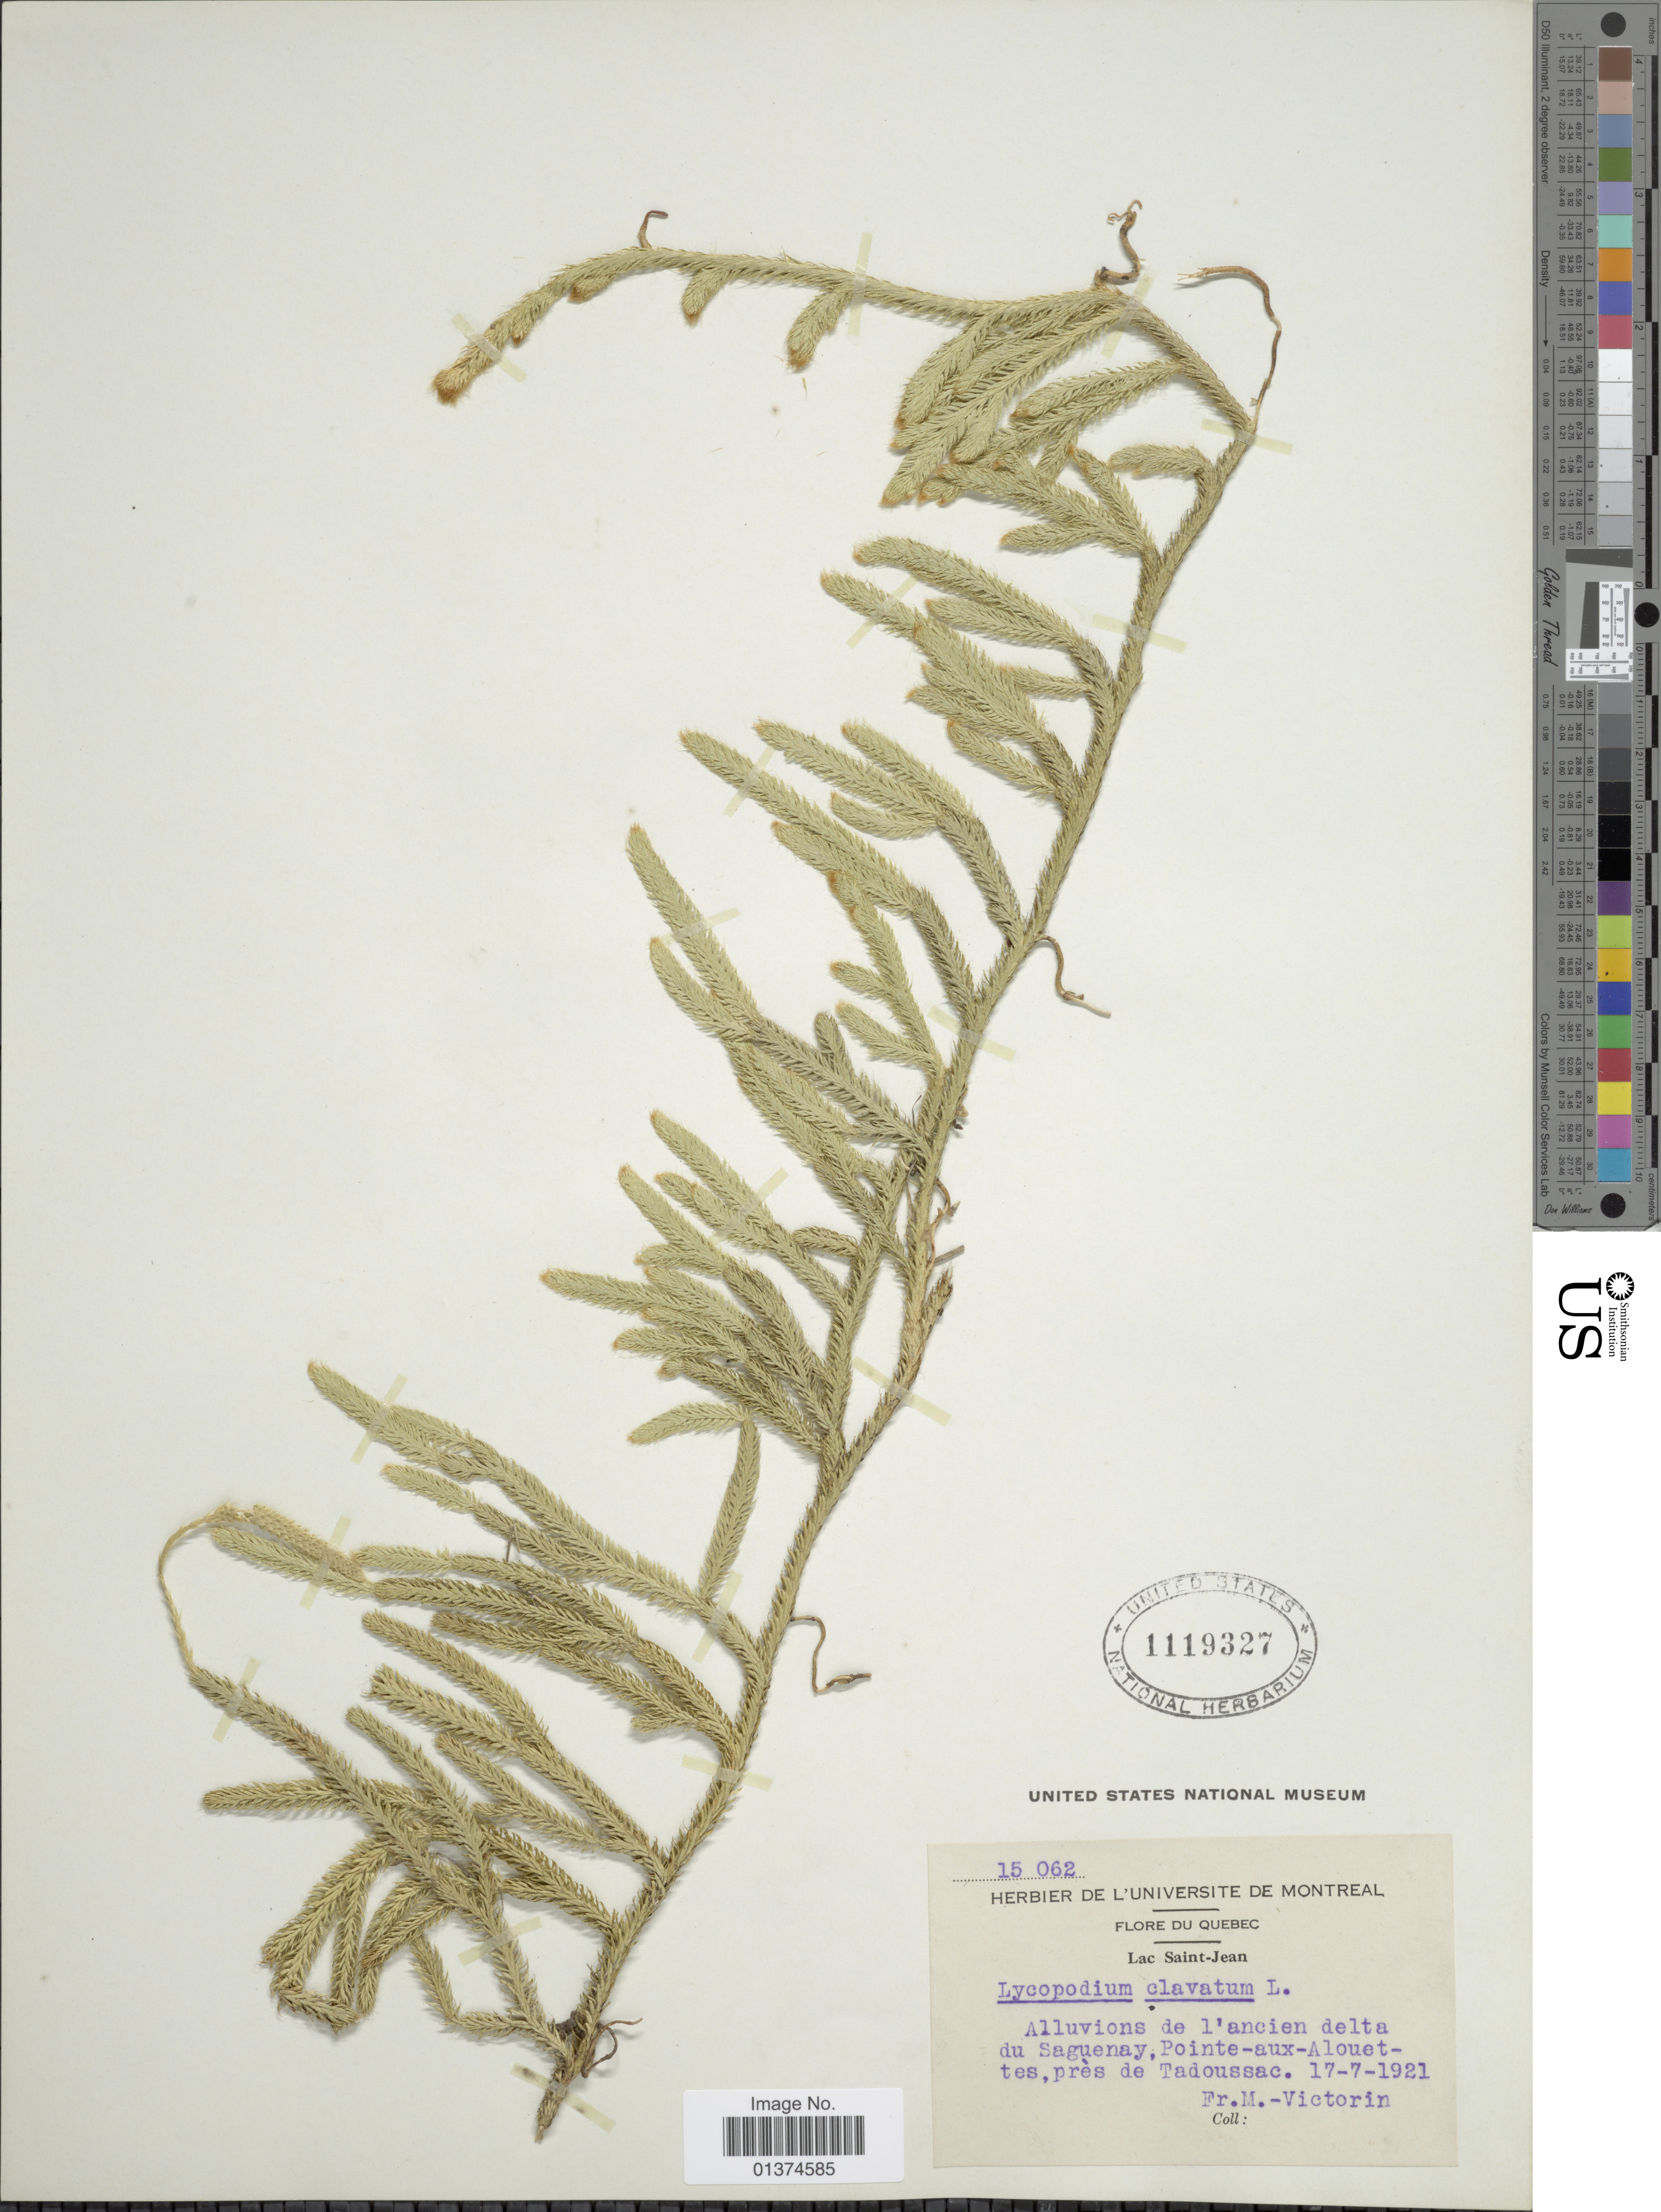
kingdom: Plantae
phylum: Tracheophyta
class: Lycopodiopsida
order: Lycopodiales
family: Lycopodiaceae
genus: Lycopodium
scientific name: Lycopodium clavatum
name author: L.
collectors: F. Victorin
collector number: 15062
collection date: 1921-07-17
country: Canada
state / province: Quebec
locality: Lac Saint-Jean, Alluvions de l'ancien delta du Saguenay, POinte-aux-Alouettes, près de Tadoussac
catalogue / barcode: US 1119327